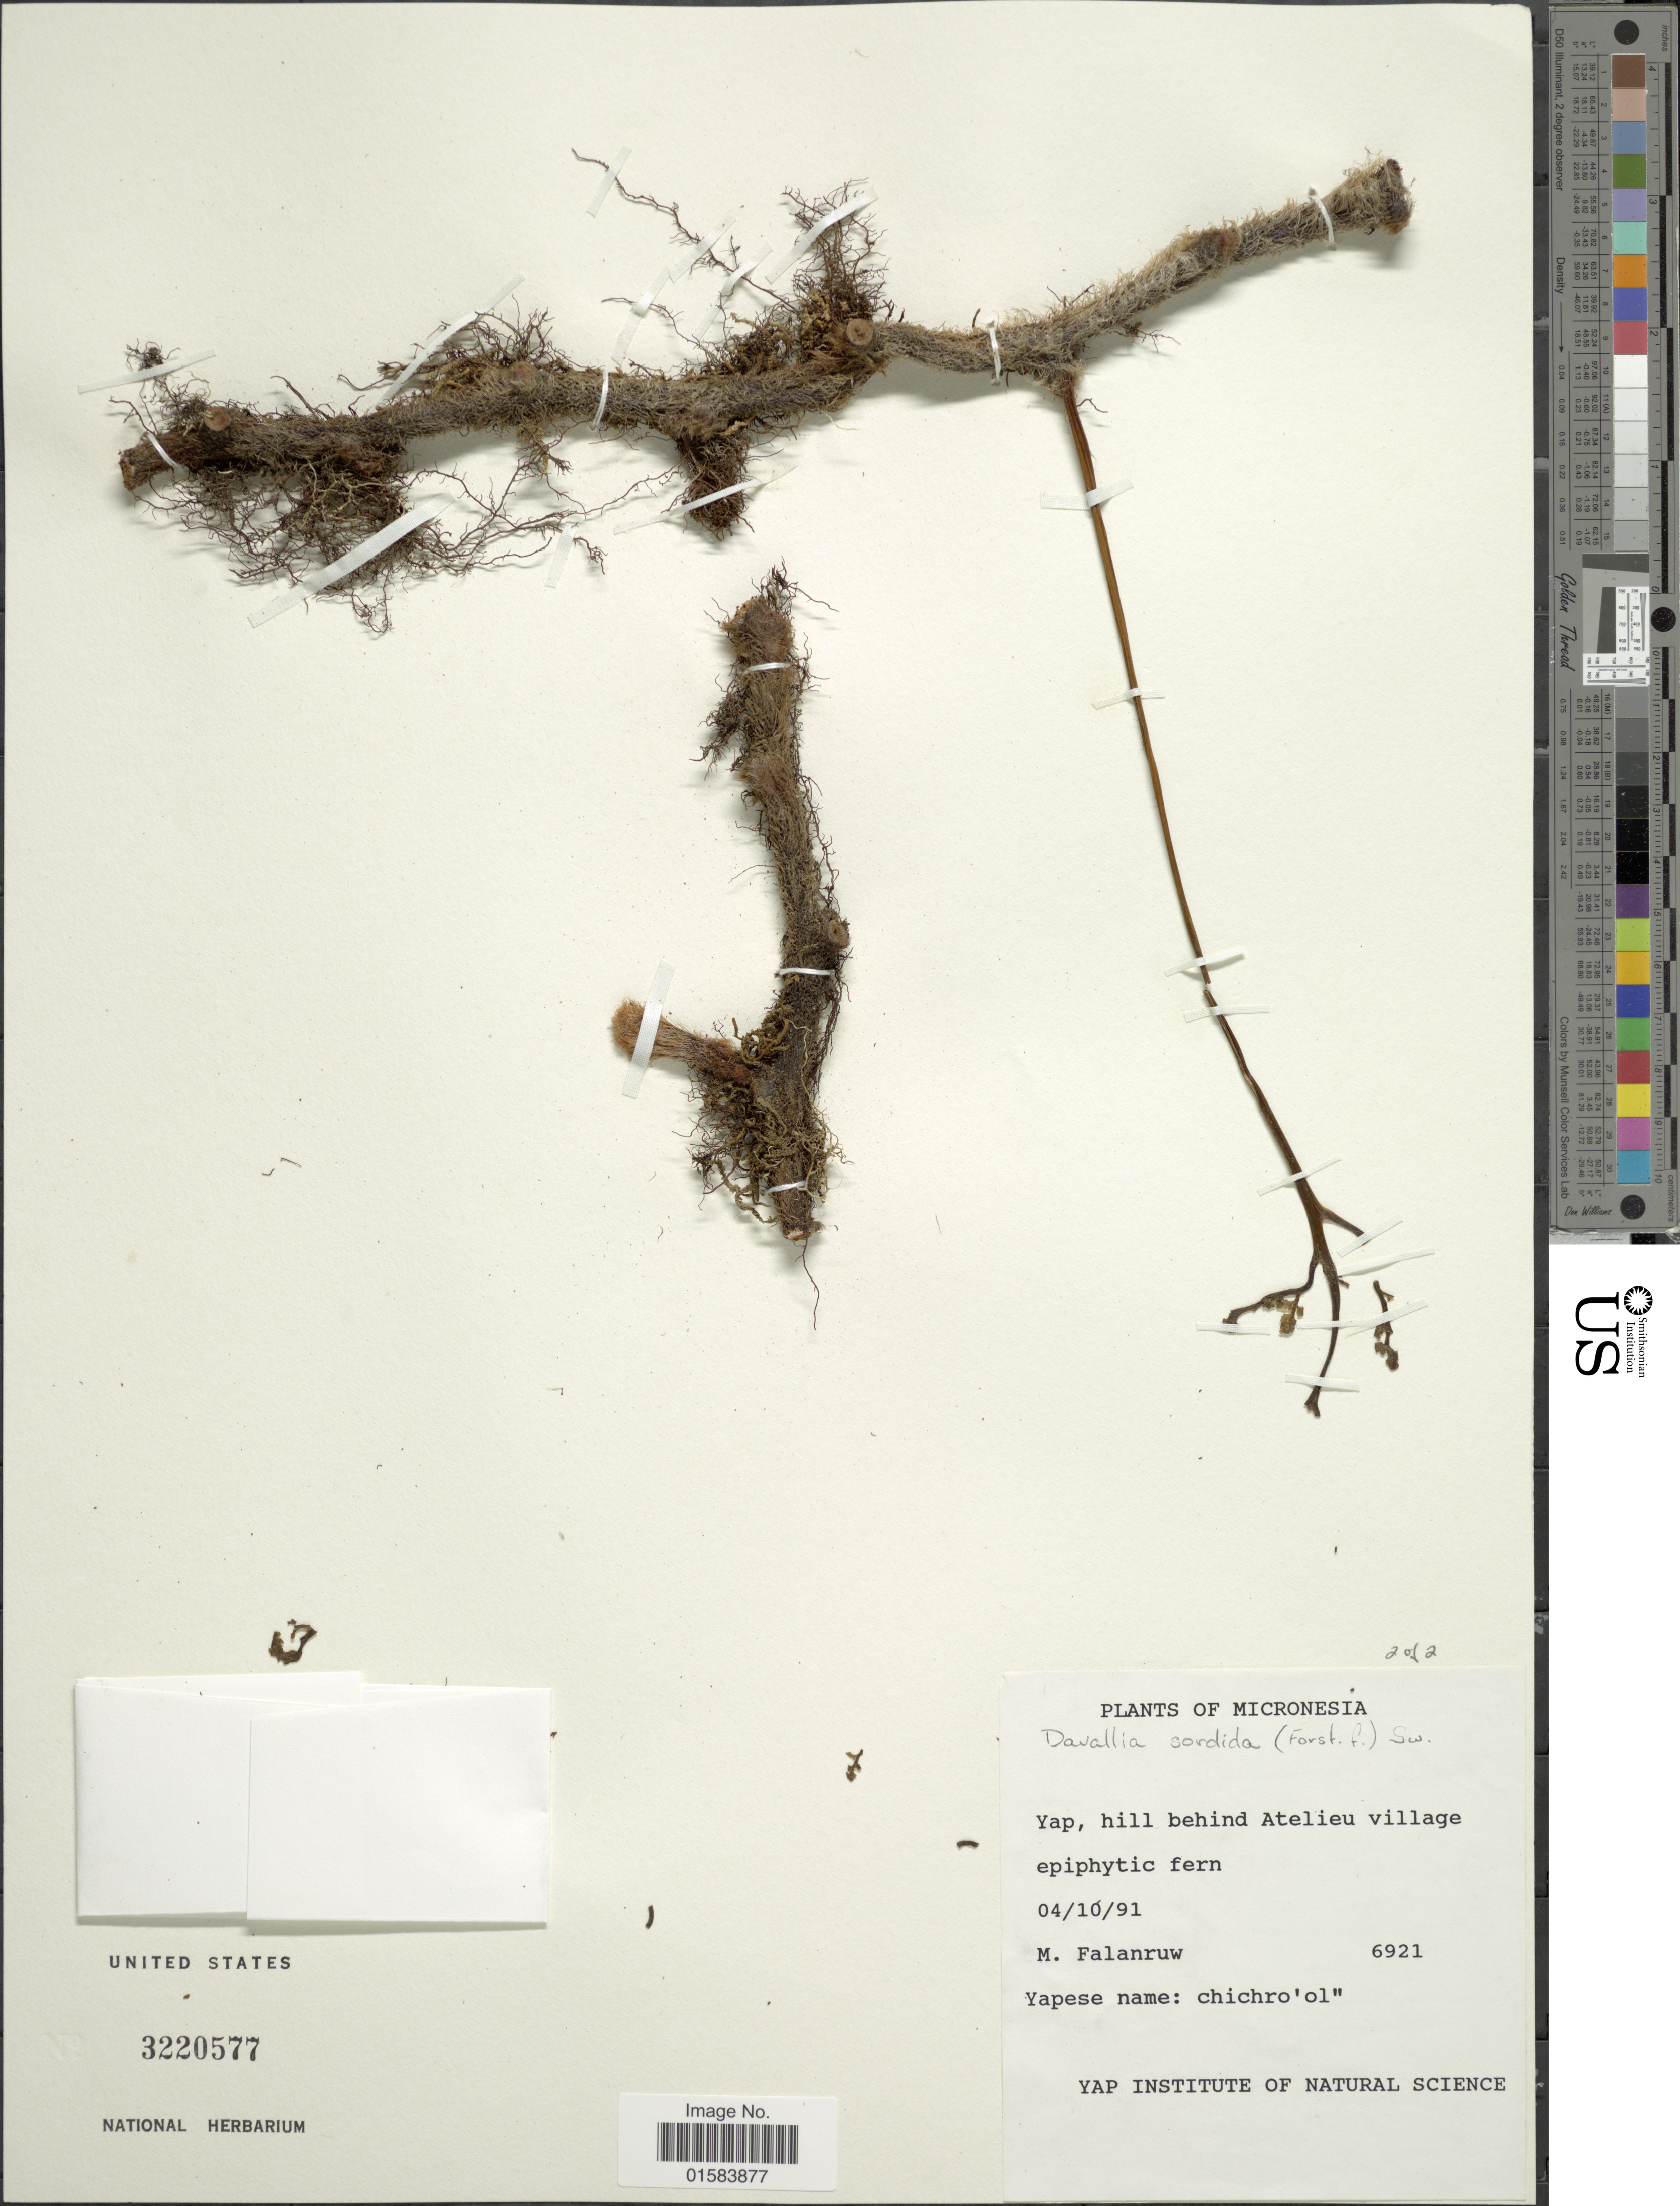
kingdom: Plantae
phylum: Tracheophyta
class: Polypodiopsida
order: Polypodiales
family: Davalliaceae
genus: Davallia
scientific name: Davallia solida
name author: (G. Forst.) Sw.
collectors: M. Falanruw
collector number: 6921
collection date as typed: Transcribed d/m/y: 4/10/91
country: Micronesia, Federated States of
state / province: Yap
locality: Micronesia, Yap, hill behond Atelieu Village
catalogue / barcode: US 3220577